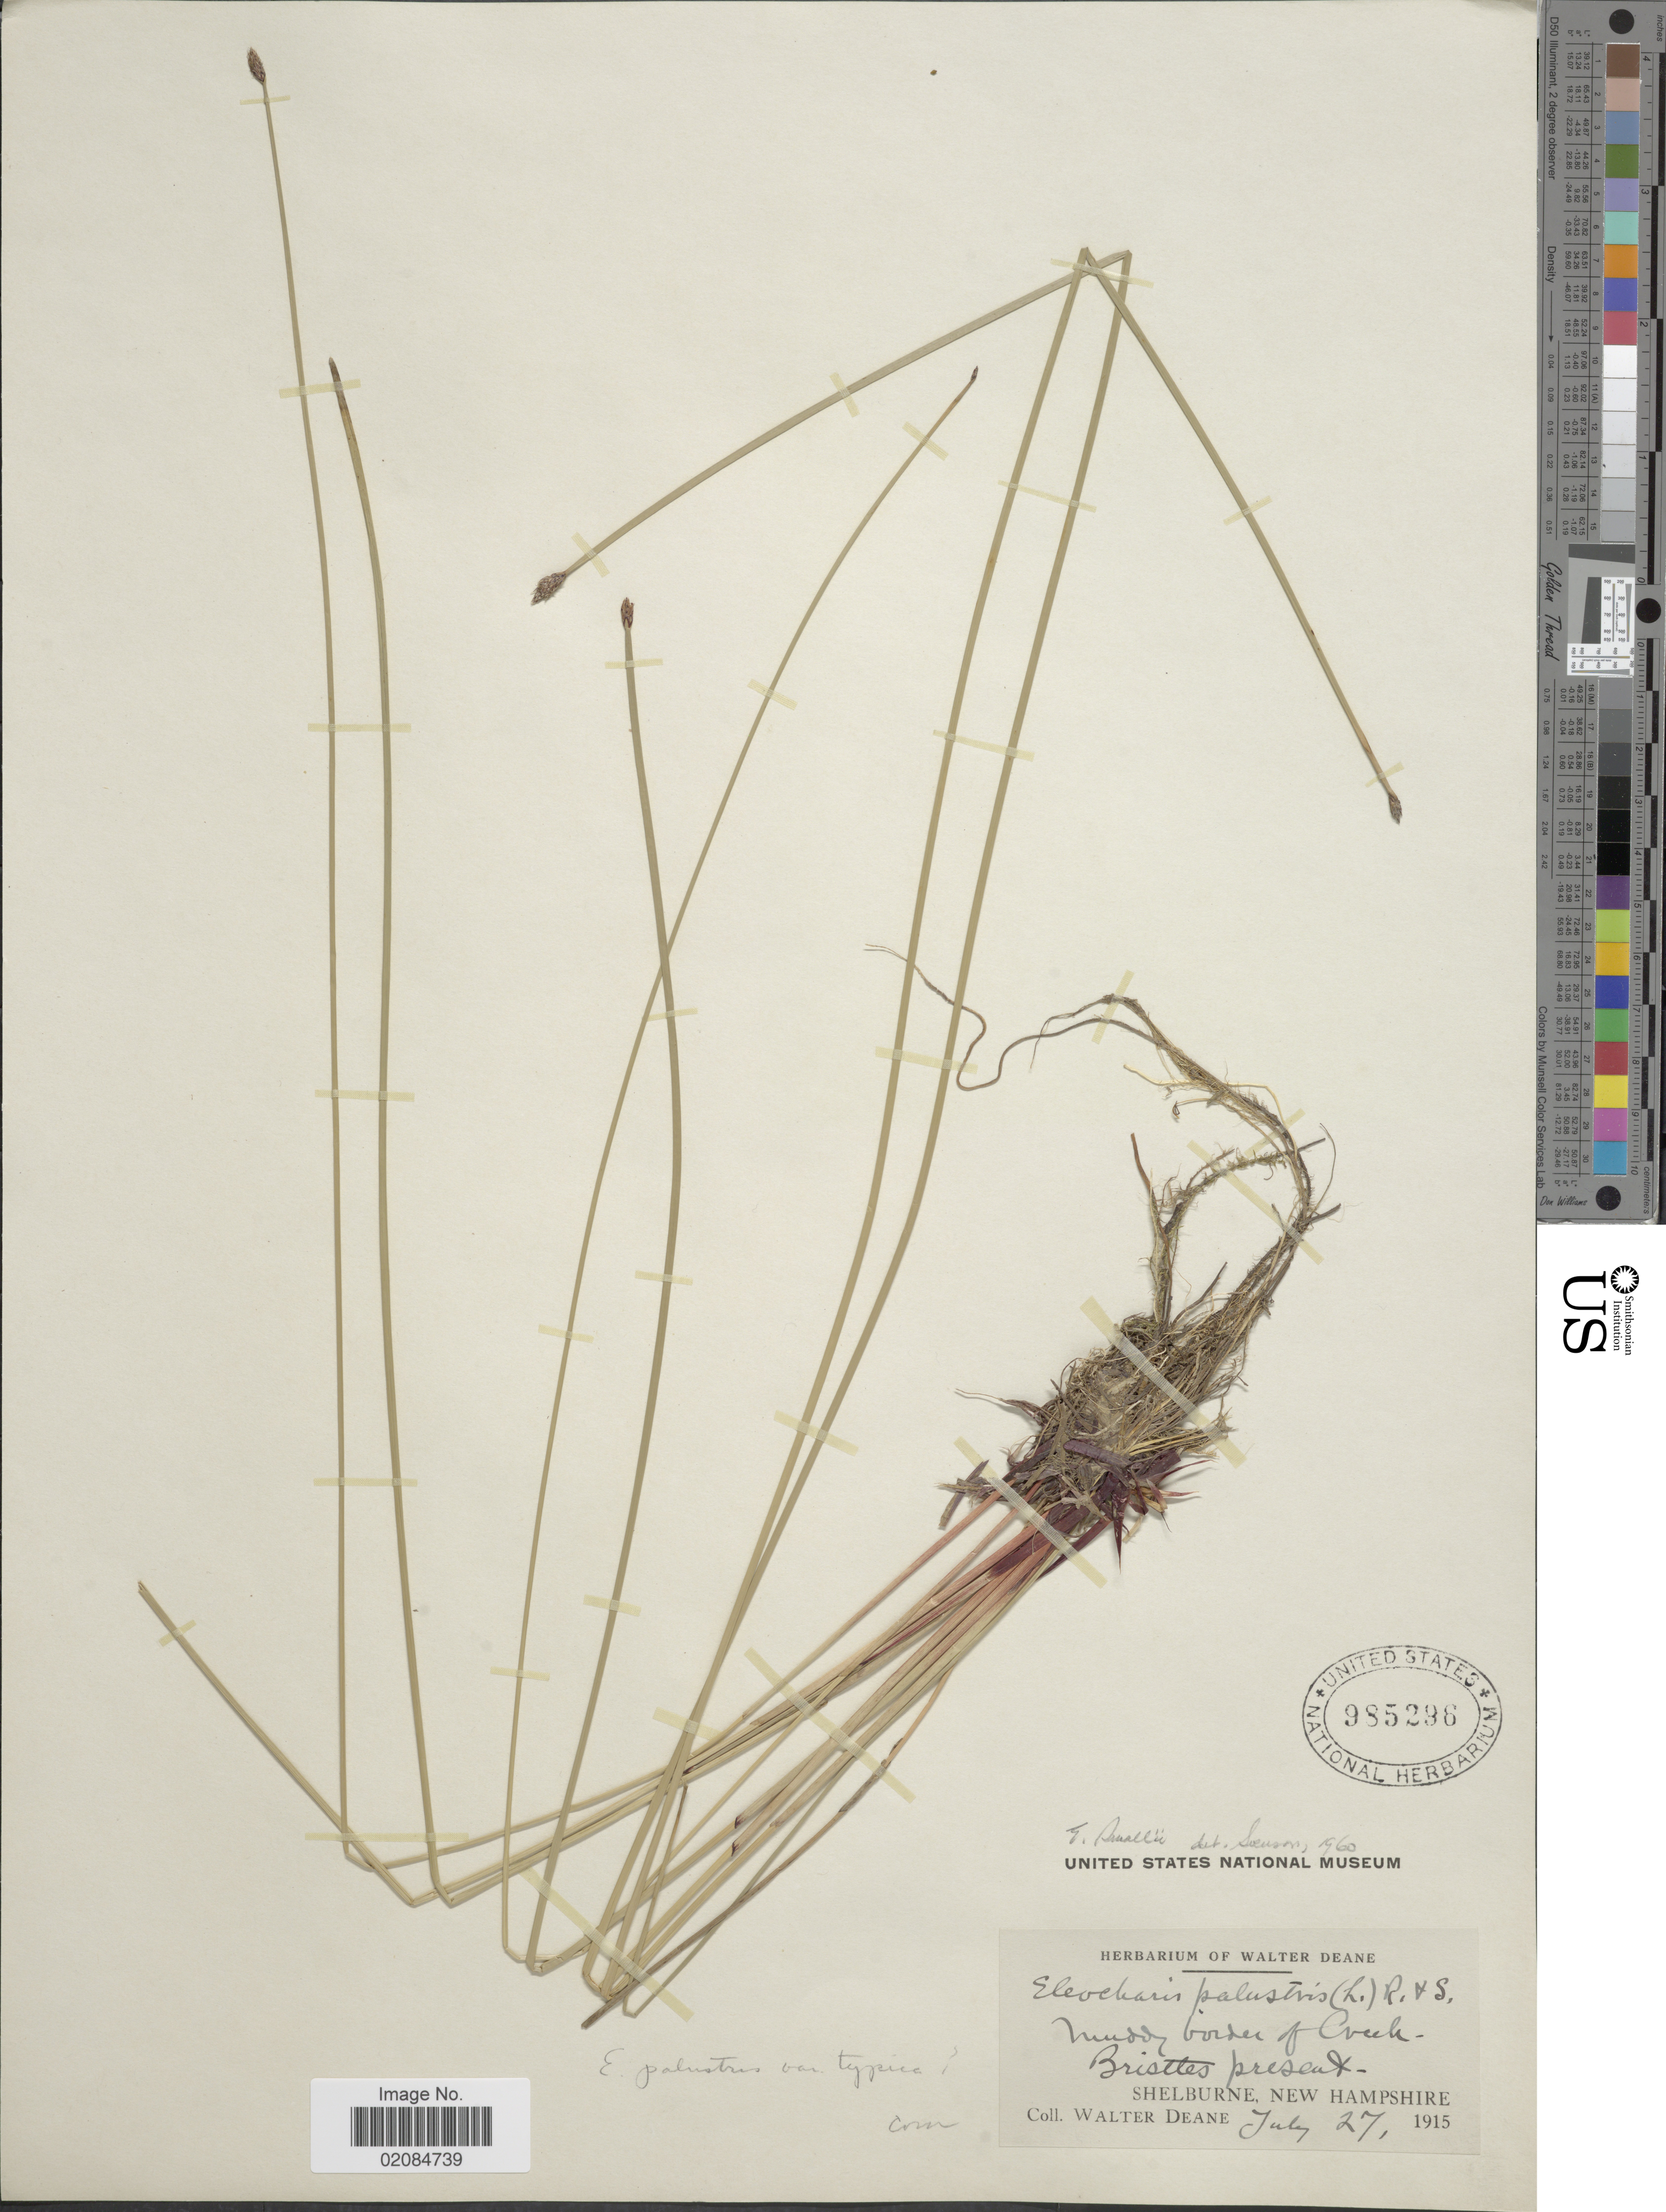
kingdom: Plantae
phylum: Tracheophyta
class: Liliopsida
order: Poales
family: Cyperaceae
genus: Eleocharis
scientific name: Eleocharis palustris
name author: (L.) Roem. & Schult.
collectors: W. Deane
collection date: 1915-07-27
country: United States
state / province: New Hampshire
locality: Muddy border of Creek. Shelburne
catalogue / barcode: US 985296